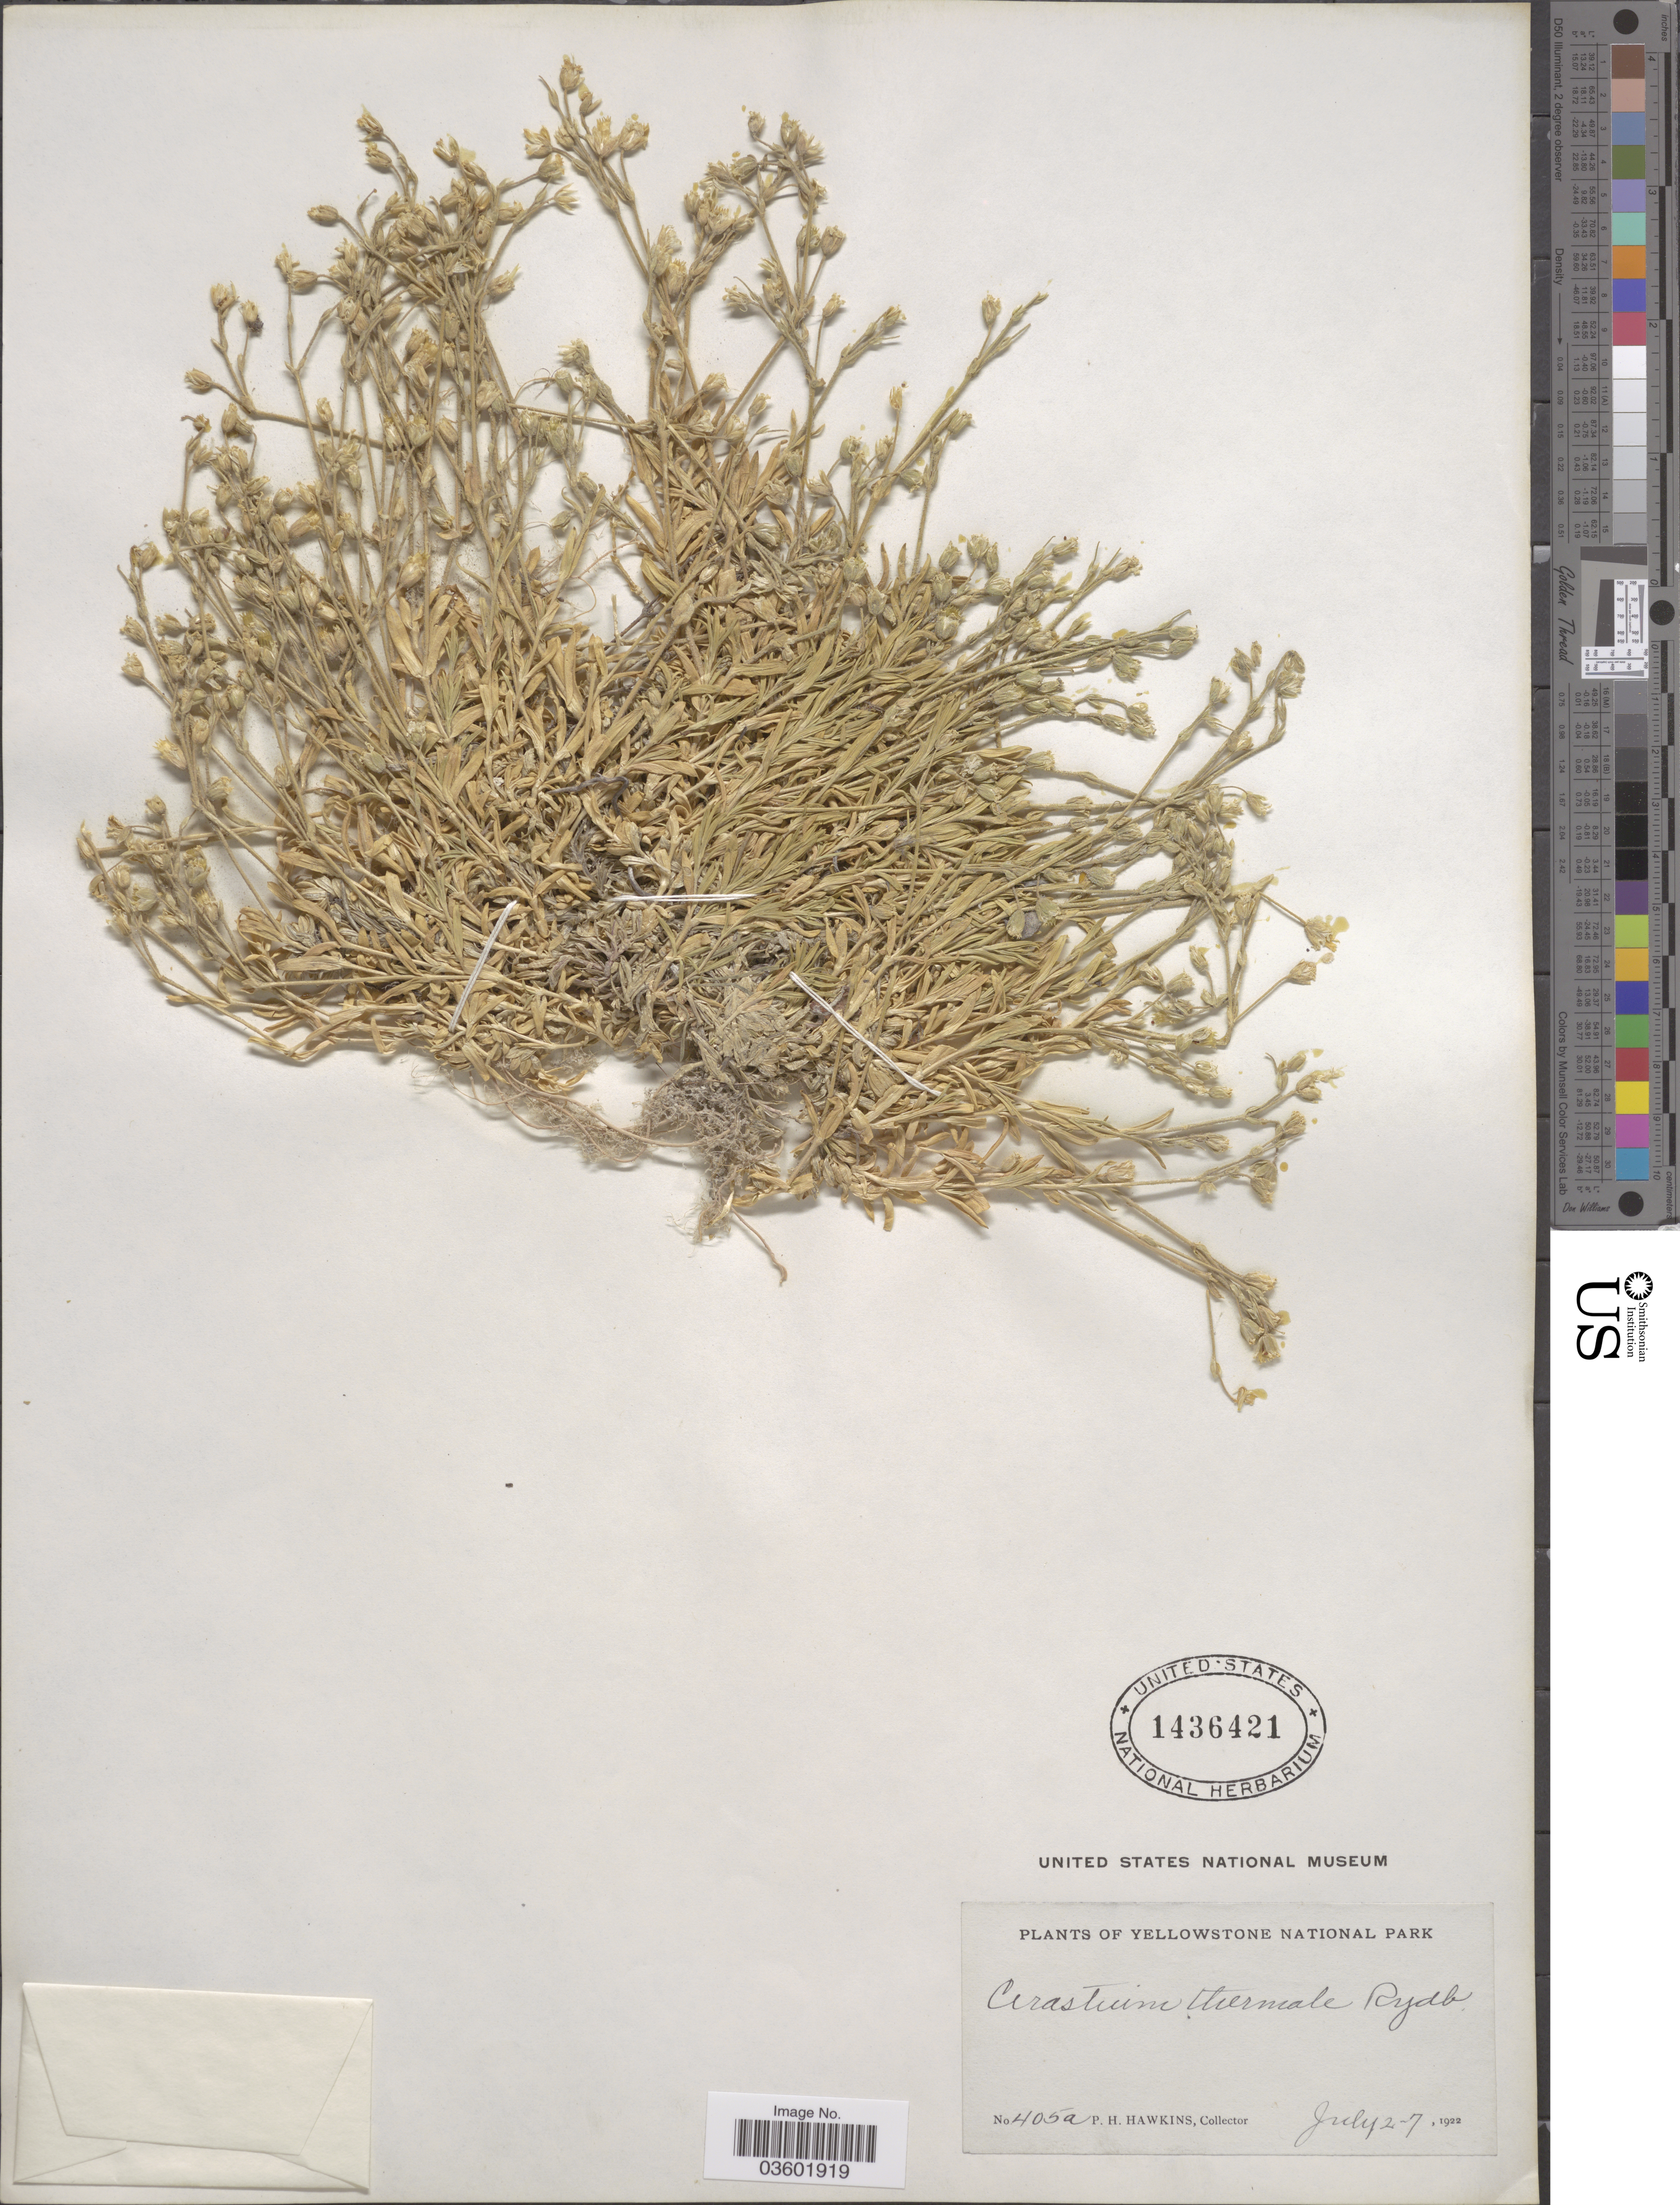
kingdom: Plantae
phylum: Tracheophyta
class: Magnoliopsida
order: Caryophyllales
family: Caryophyllaceae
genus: Cerastium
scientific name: Cerastium thermale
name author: Rydb.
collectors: P. Hawkins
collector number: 405a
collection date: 1922-07-02/1922-07-07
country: United States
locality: Yellowstone National Park.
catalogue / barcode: US 1436421